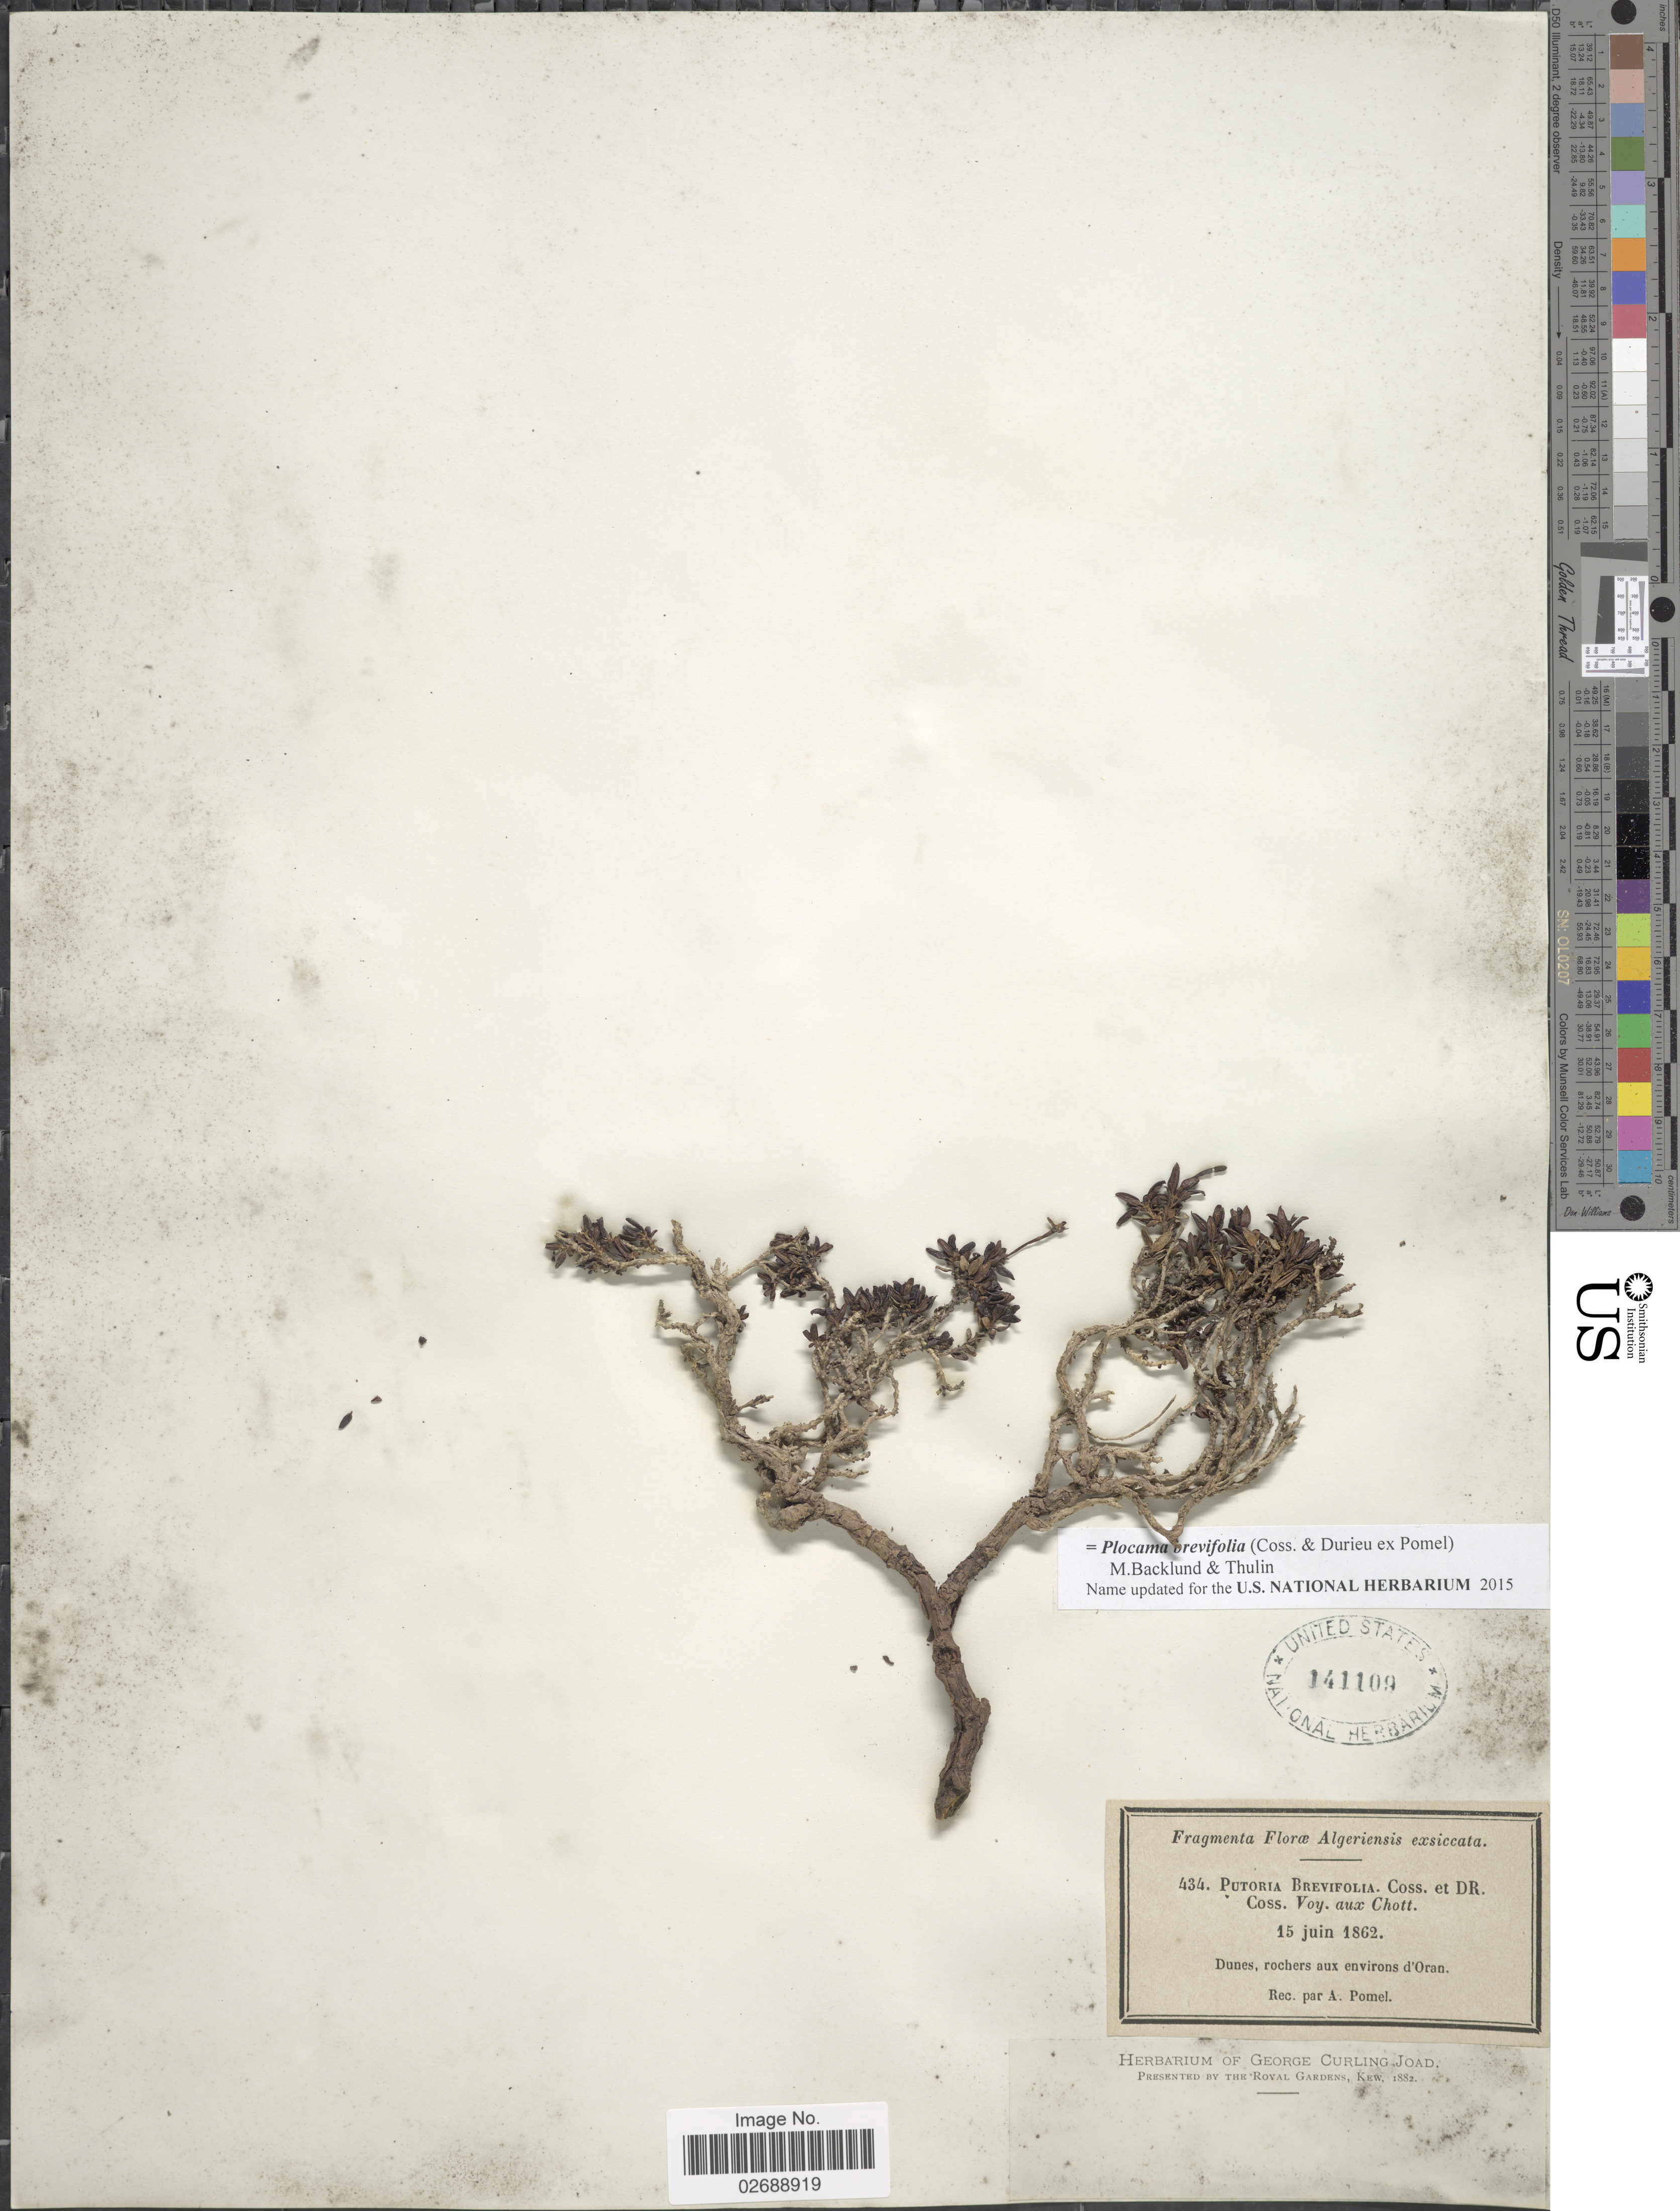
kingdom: Plantae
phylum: Tracheophyta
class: Magnoliopsida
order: Gentianales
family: Rubiaceae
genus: Plocama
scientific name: Plocama brevifolia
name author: (Coss. & Durieu ex Pomel) M.Backlund & Thulin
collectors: A. Pomel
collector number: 434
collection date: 1862-06-15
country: Algeria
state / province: Oran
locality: Dunes, rochers aux environs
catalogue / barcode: US 141109